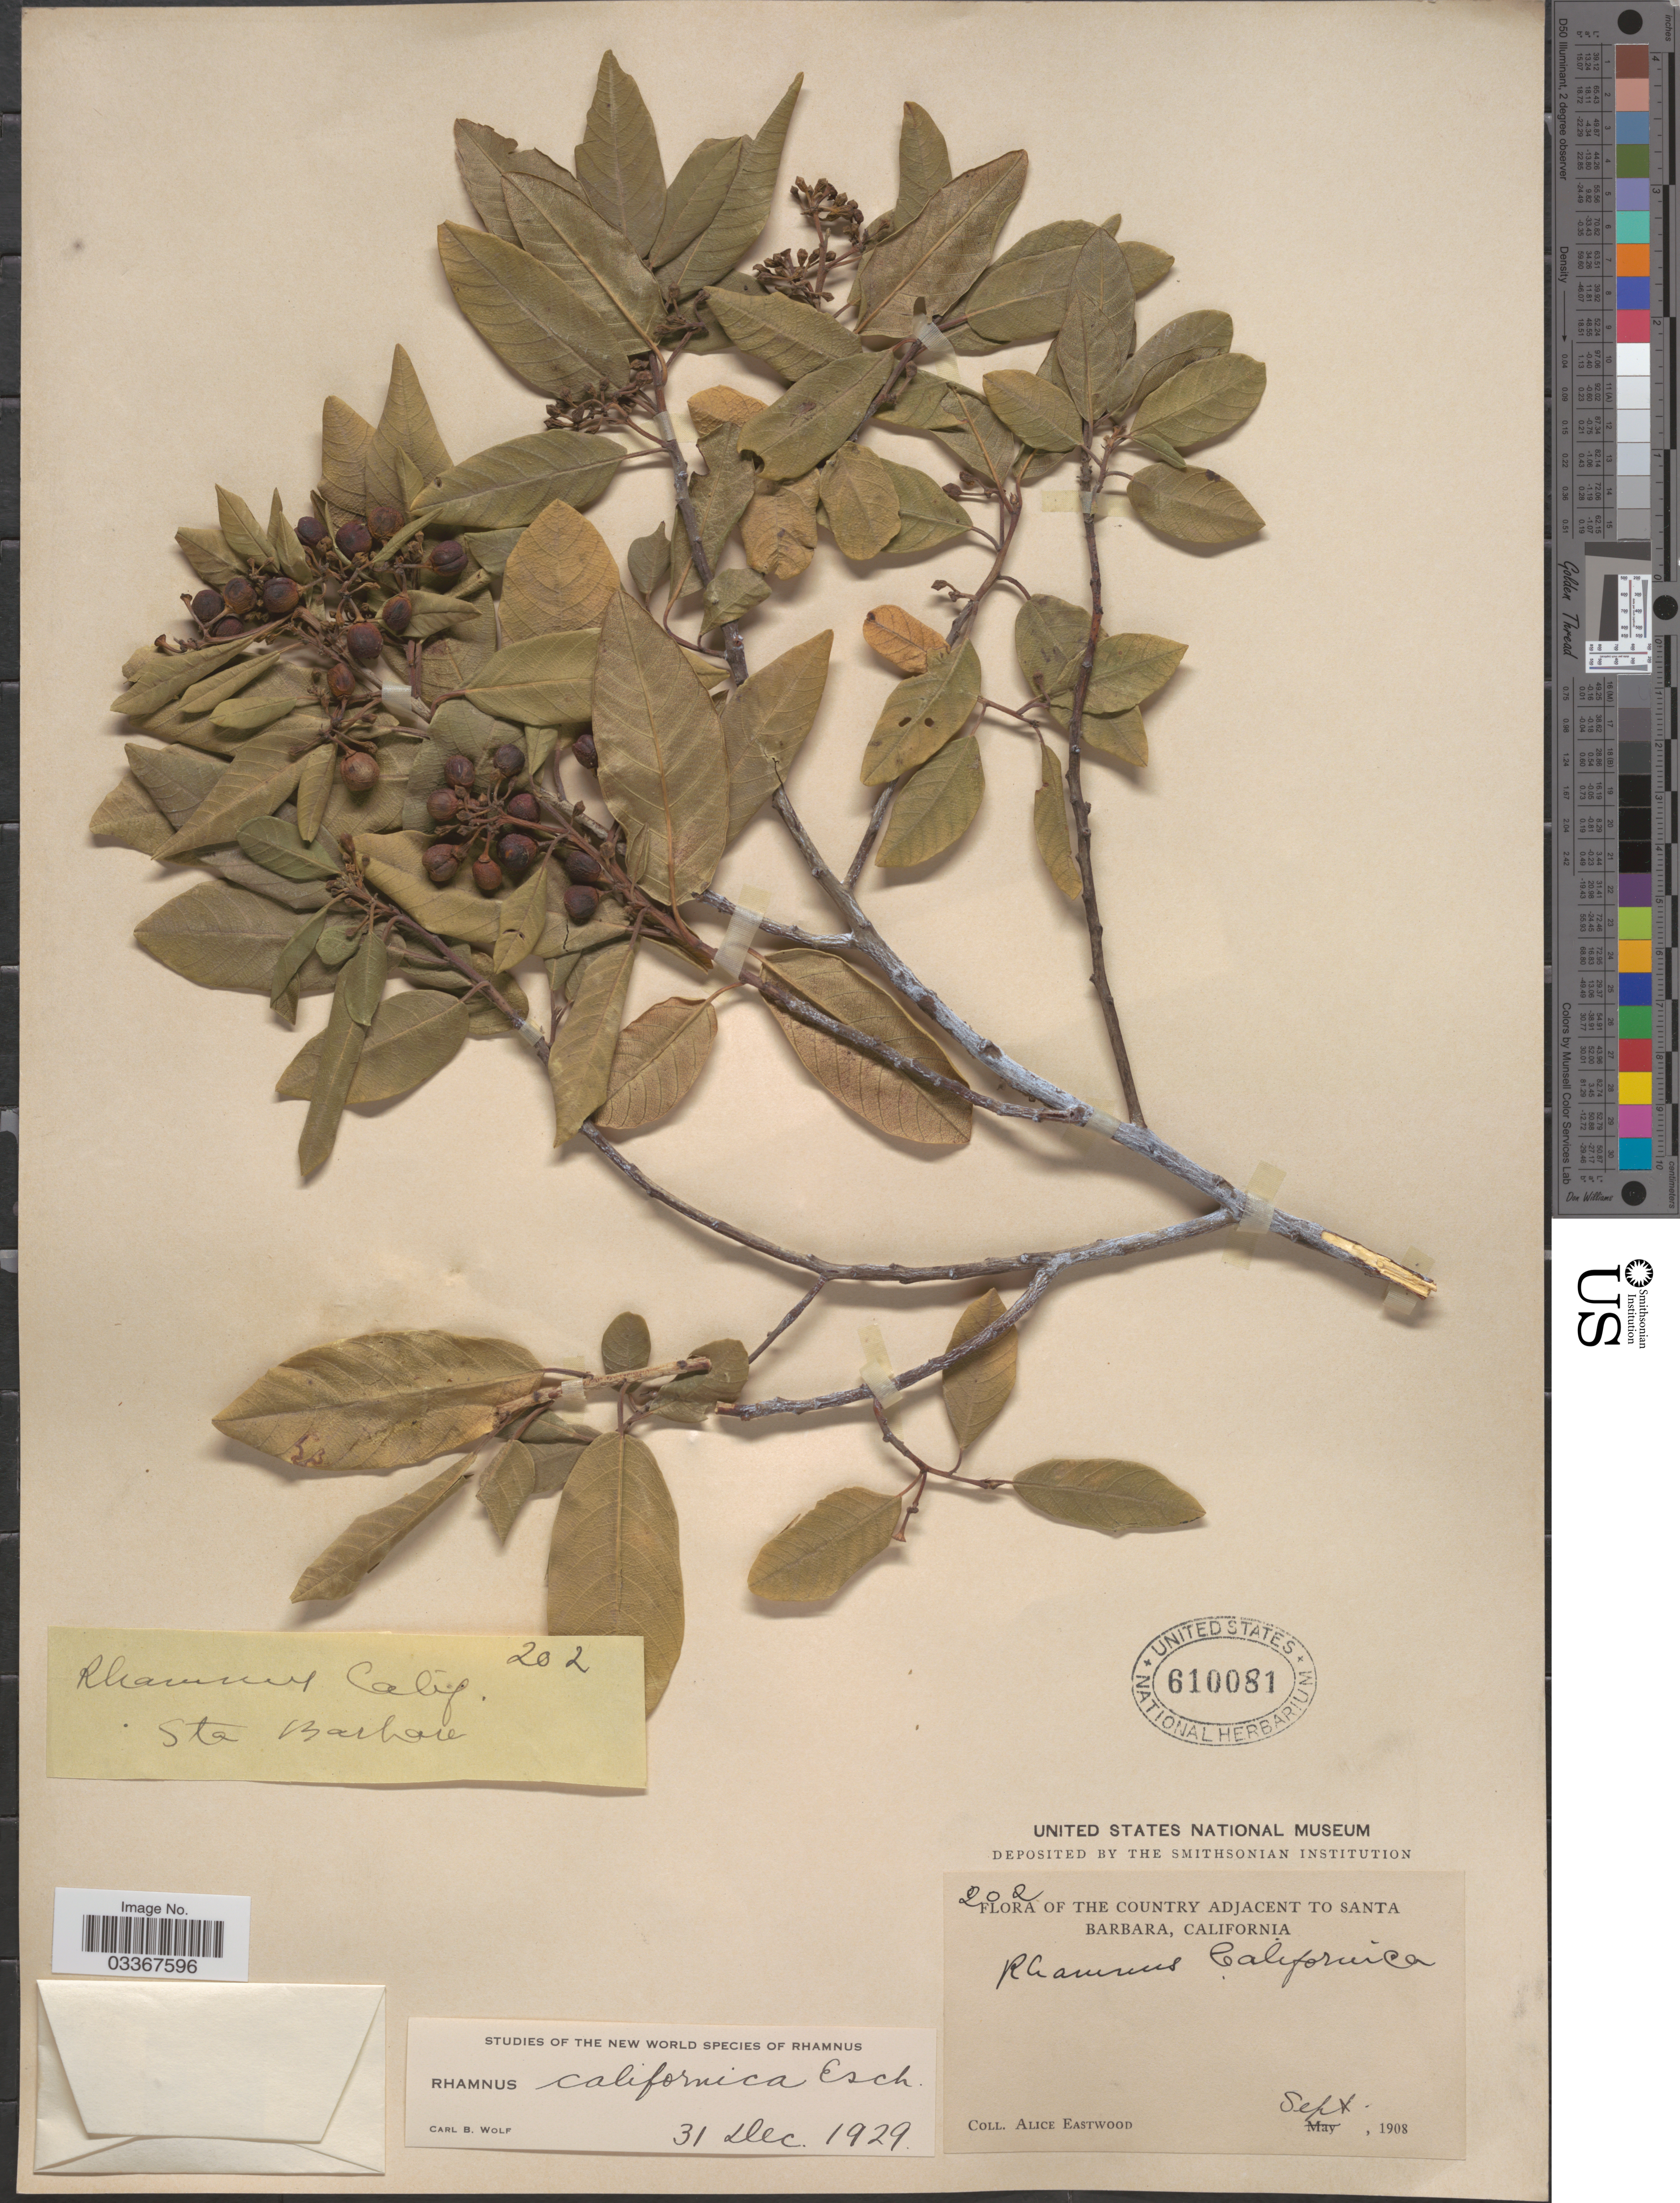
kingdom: Plantae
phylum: Tracheophyta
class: Magnoliopsida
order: Rosales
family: Rhamnaceae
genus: Frangula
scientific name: Frangula californica subsp. californica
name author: (Eschsch.) A. Gray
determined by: Strong, Mark T., (BOT), Smithsonian Institution - National Museum of Natural History (UNITED STATES)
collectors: A. Eastwood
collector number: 202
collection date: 1908-09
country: United States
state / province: California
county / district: Santa Barbara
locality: The Country Adjacent to Santa Barbara.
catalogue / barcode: US 610081